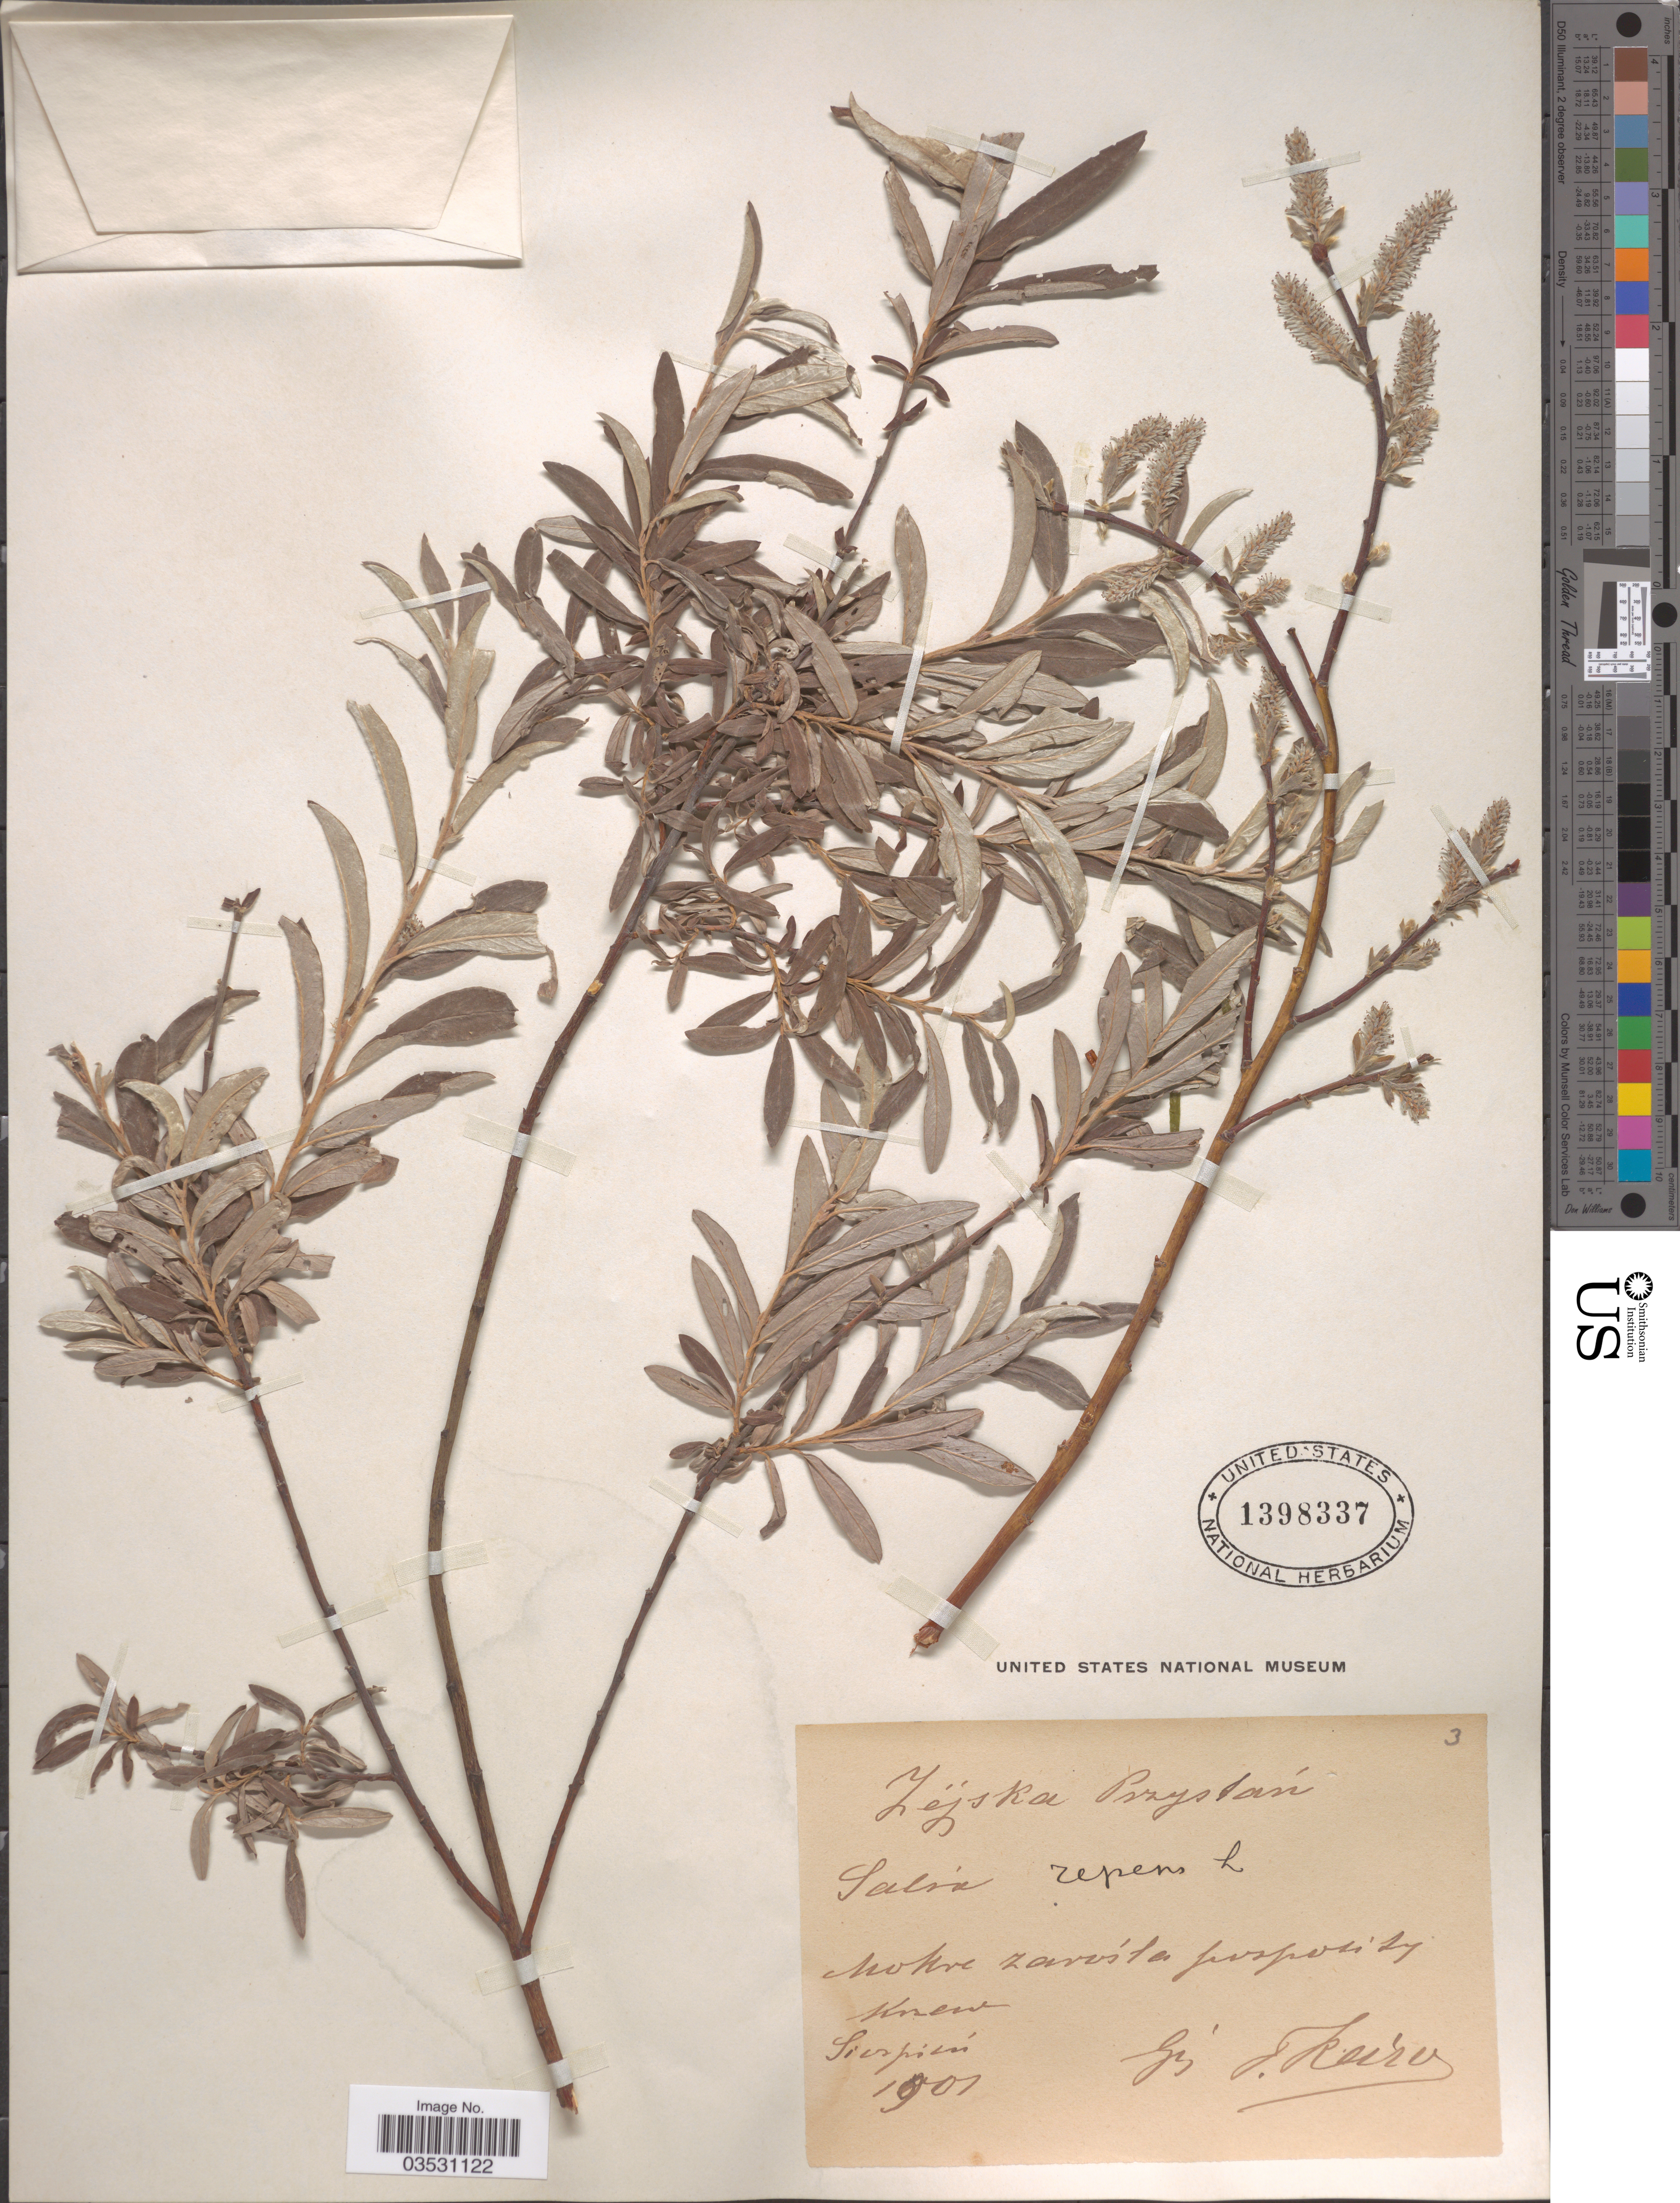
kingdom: Plantae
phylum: Tracheophyta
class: Magnoliopsida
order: Malpighiales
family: Salicaceae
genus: Salix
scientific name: Salix repens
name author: L.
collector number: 3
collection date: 1901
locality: Zéjska Pszystán. Mohre zarvita prospotity Knew. Siorpién. [interpreted]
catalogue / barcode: US 1398337